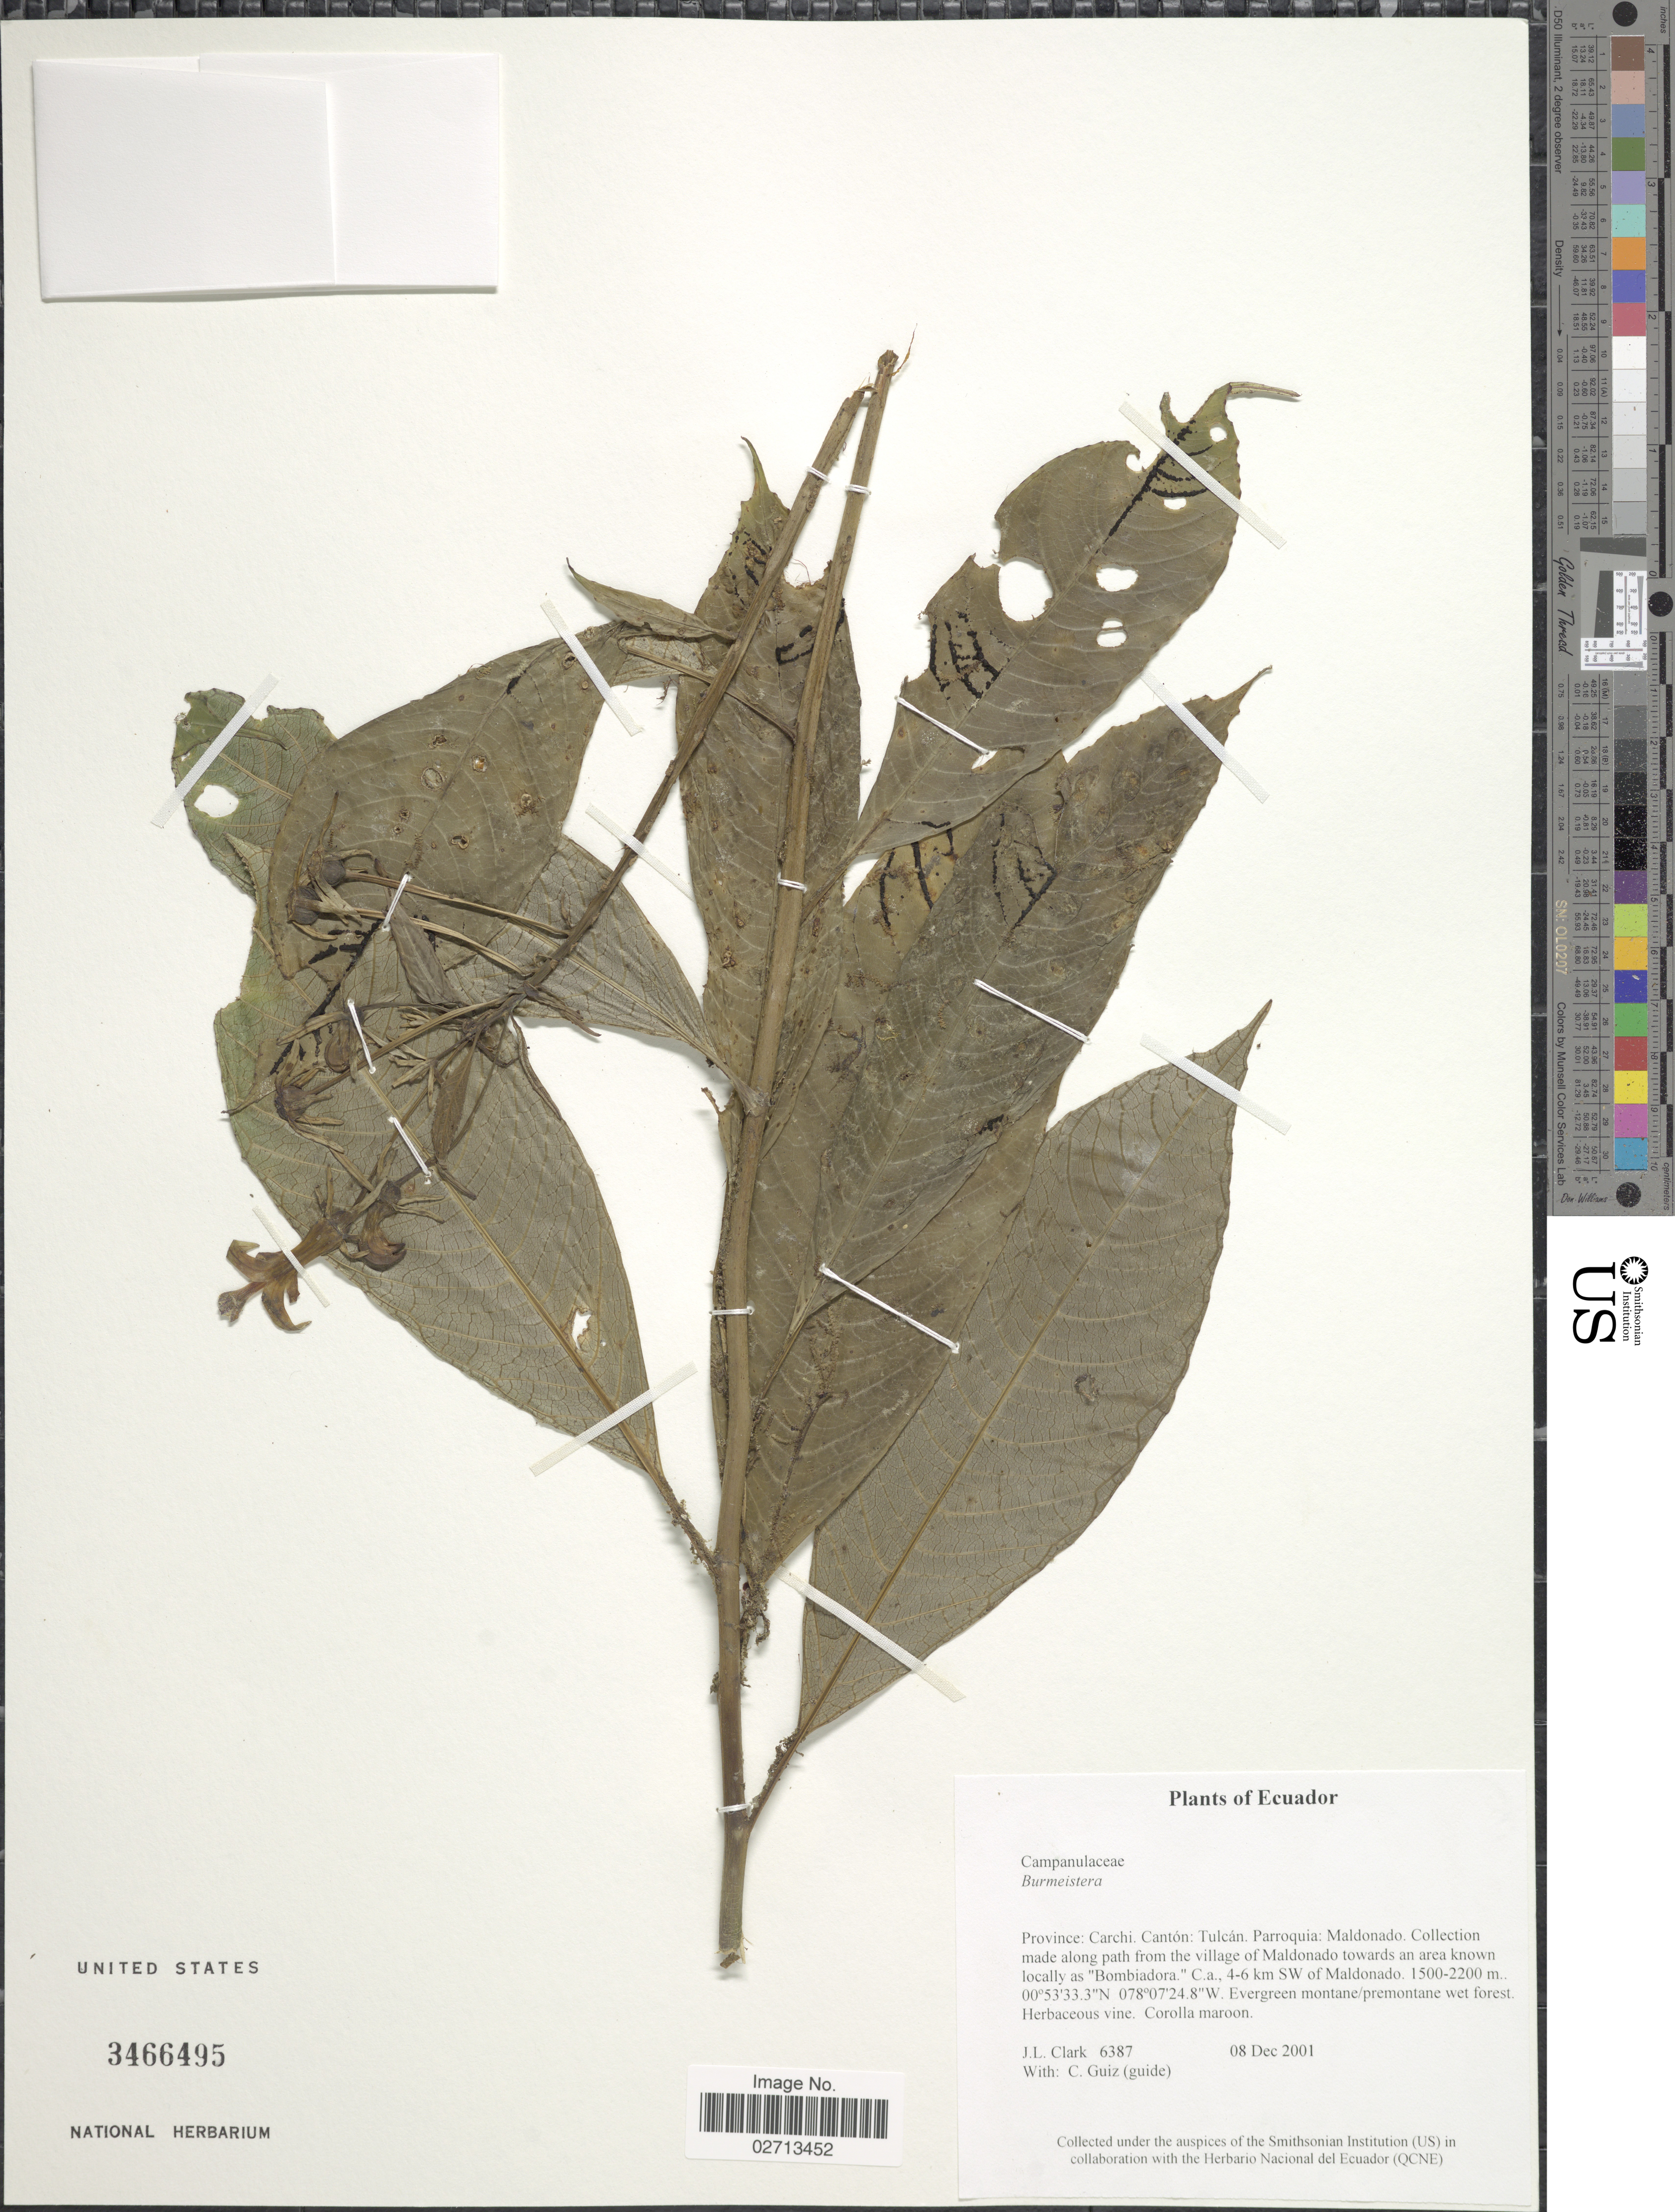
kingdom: Plantae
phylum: Tracheophyta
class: Magnoliopsida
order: Asterales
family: Campanulaceae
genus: Burmeistera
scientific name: Burmeistera sp.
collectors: J. L. Clark & C. Guiz (guide)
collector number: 6387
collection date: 2001-12-08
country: Ecuador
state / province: Carchi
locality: Canton: Tulcan. Parroquia: Maldonado. Collection made along path from the village of Maldonado towards an area known locally as "Bombiadora". C.a., 4-6 km SW of Maldonado.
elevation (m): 1500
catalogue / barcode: US 3466495